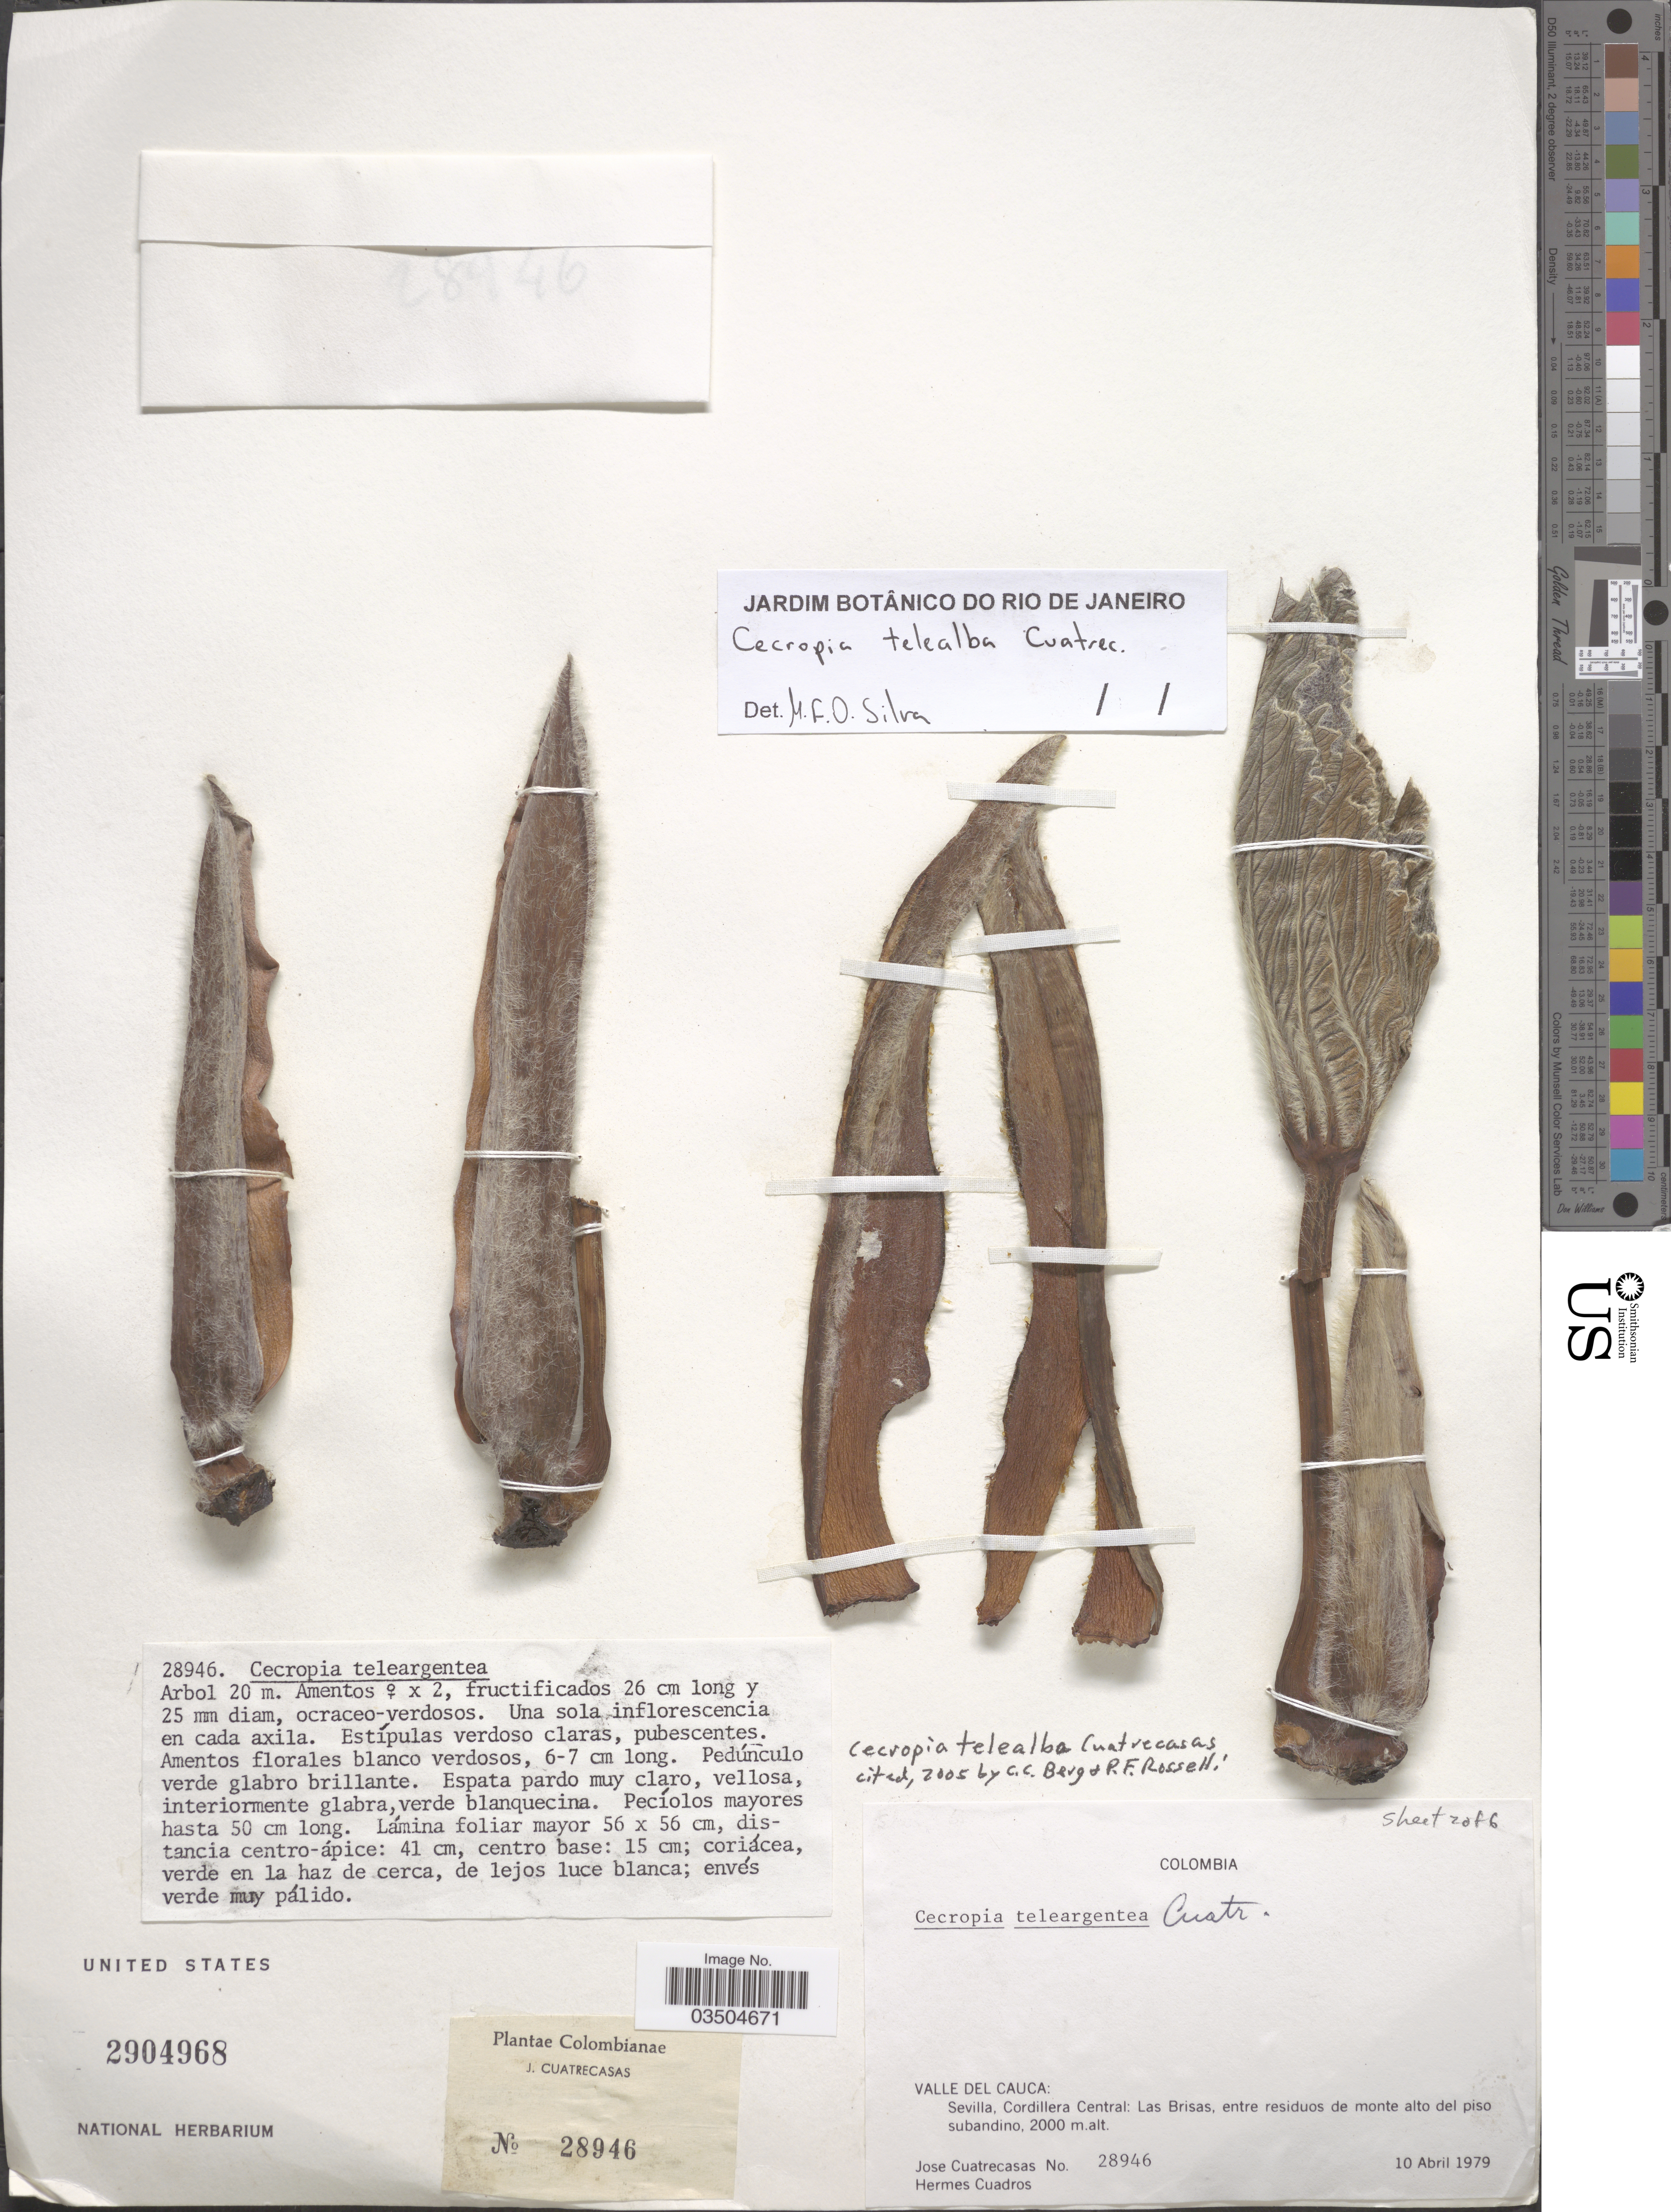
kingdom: Plantae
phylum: Tracheophyta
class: Magnoliopsida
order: Rosales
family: Urticaceae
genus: Cecropia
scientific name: Cecropia telealba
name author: Cuatrec.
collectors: J. Cuatrecasas & H. Cuadros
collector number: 28946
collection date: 1979-04-10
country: Colombia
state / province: Valle del Cauca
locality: Sevilla, Cordillera Central: Las Brisas, entre residuos de monte alto del piso subandino.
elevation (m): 2000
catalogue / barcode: US 2904968